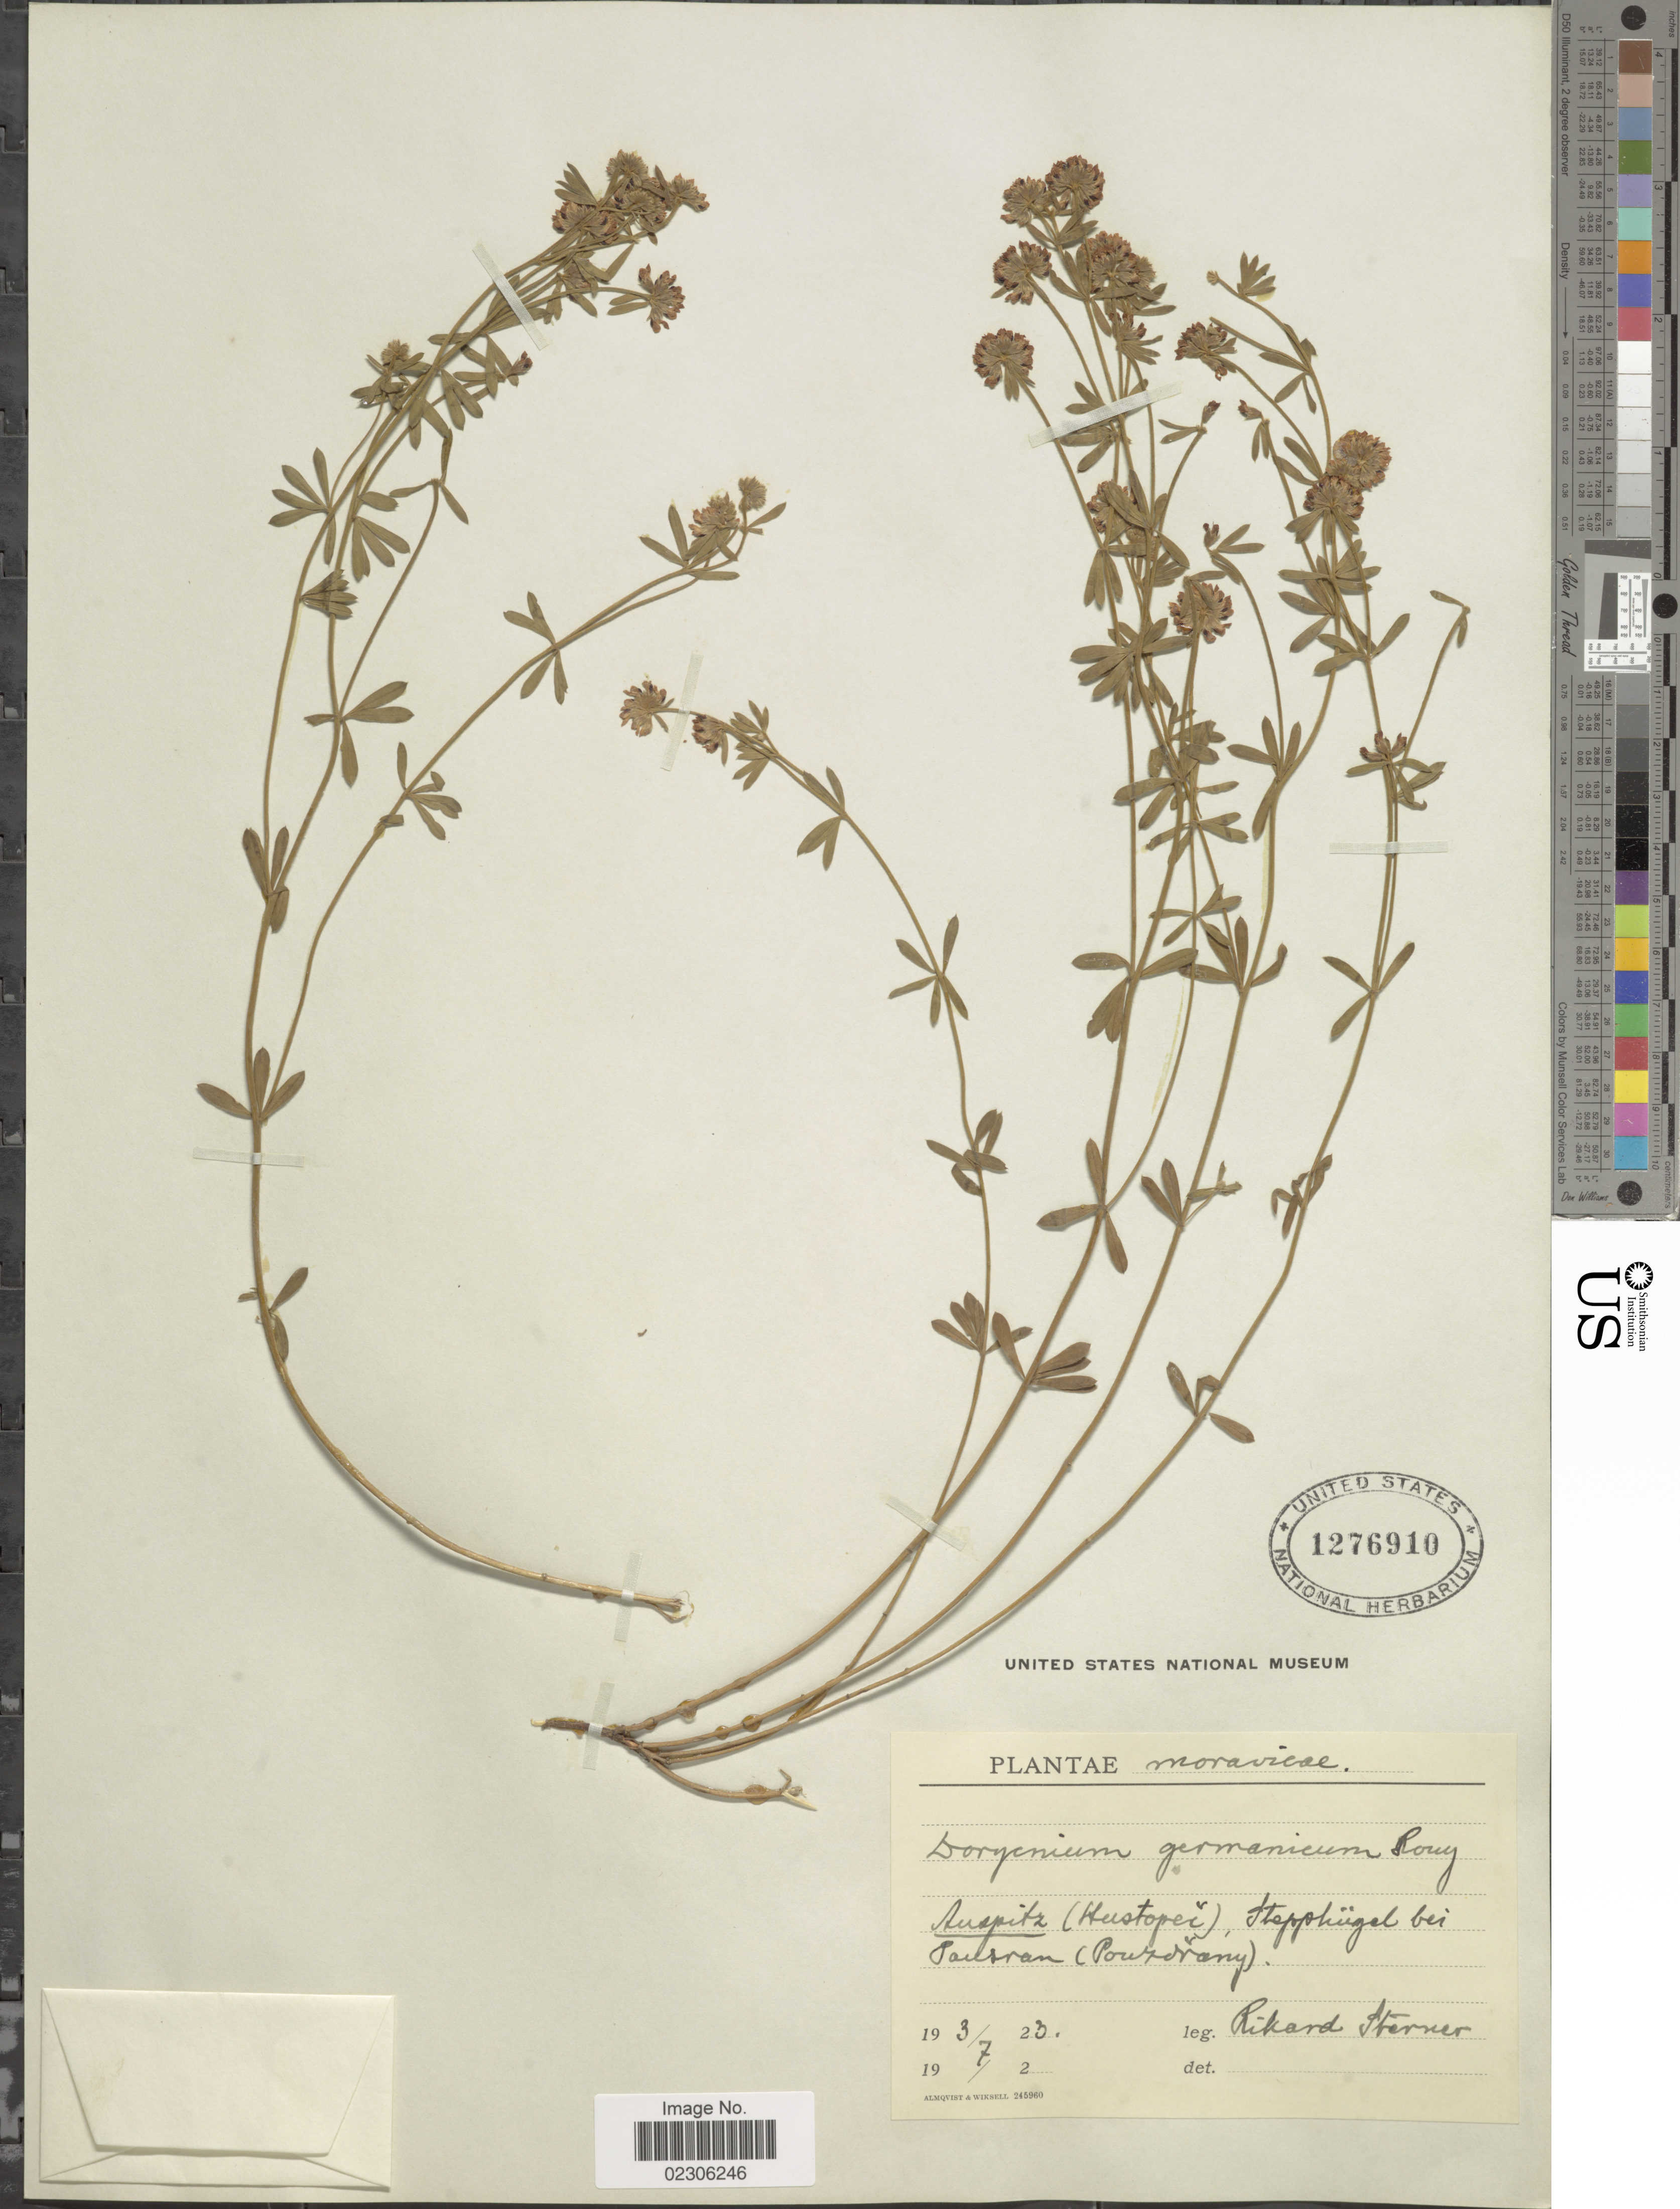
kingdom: Plantae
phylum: Tracheophyta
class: Magnoliopsida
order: Fabales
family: Fabaceae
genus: Dorycnium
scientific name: Dorycnium germanicum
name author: Rouy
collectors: R. Sterner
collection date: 1923-07-03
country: Czechia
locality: Moravicae, Auspitz (hustopec) steppkugal bei Pausran (Pouzdramy) [interpreted]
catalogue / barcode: US 1276910